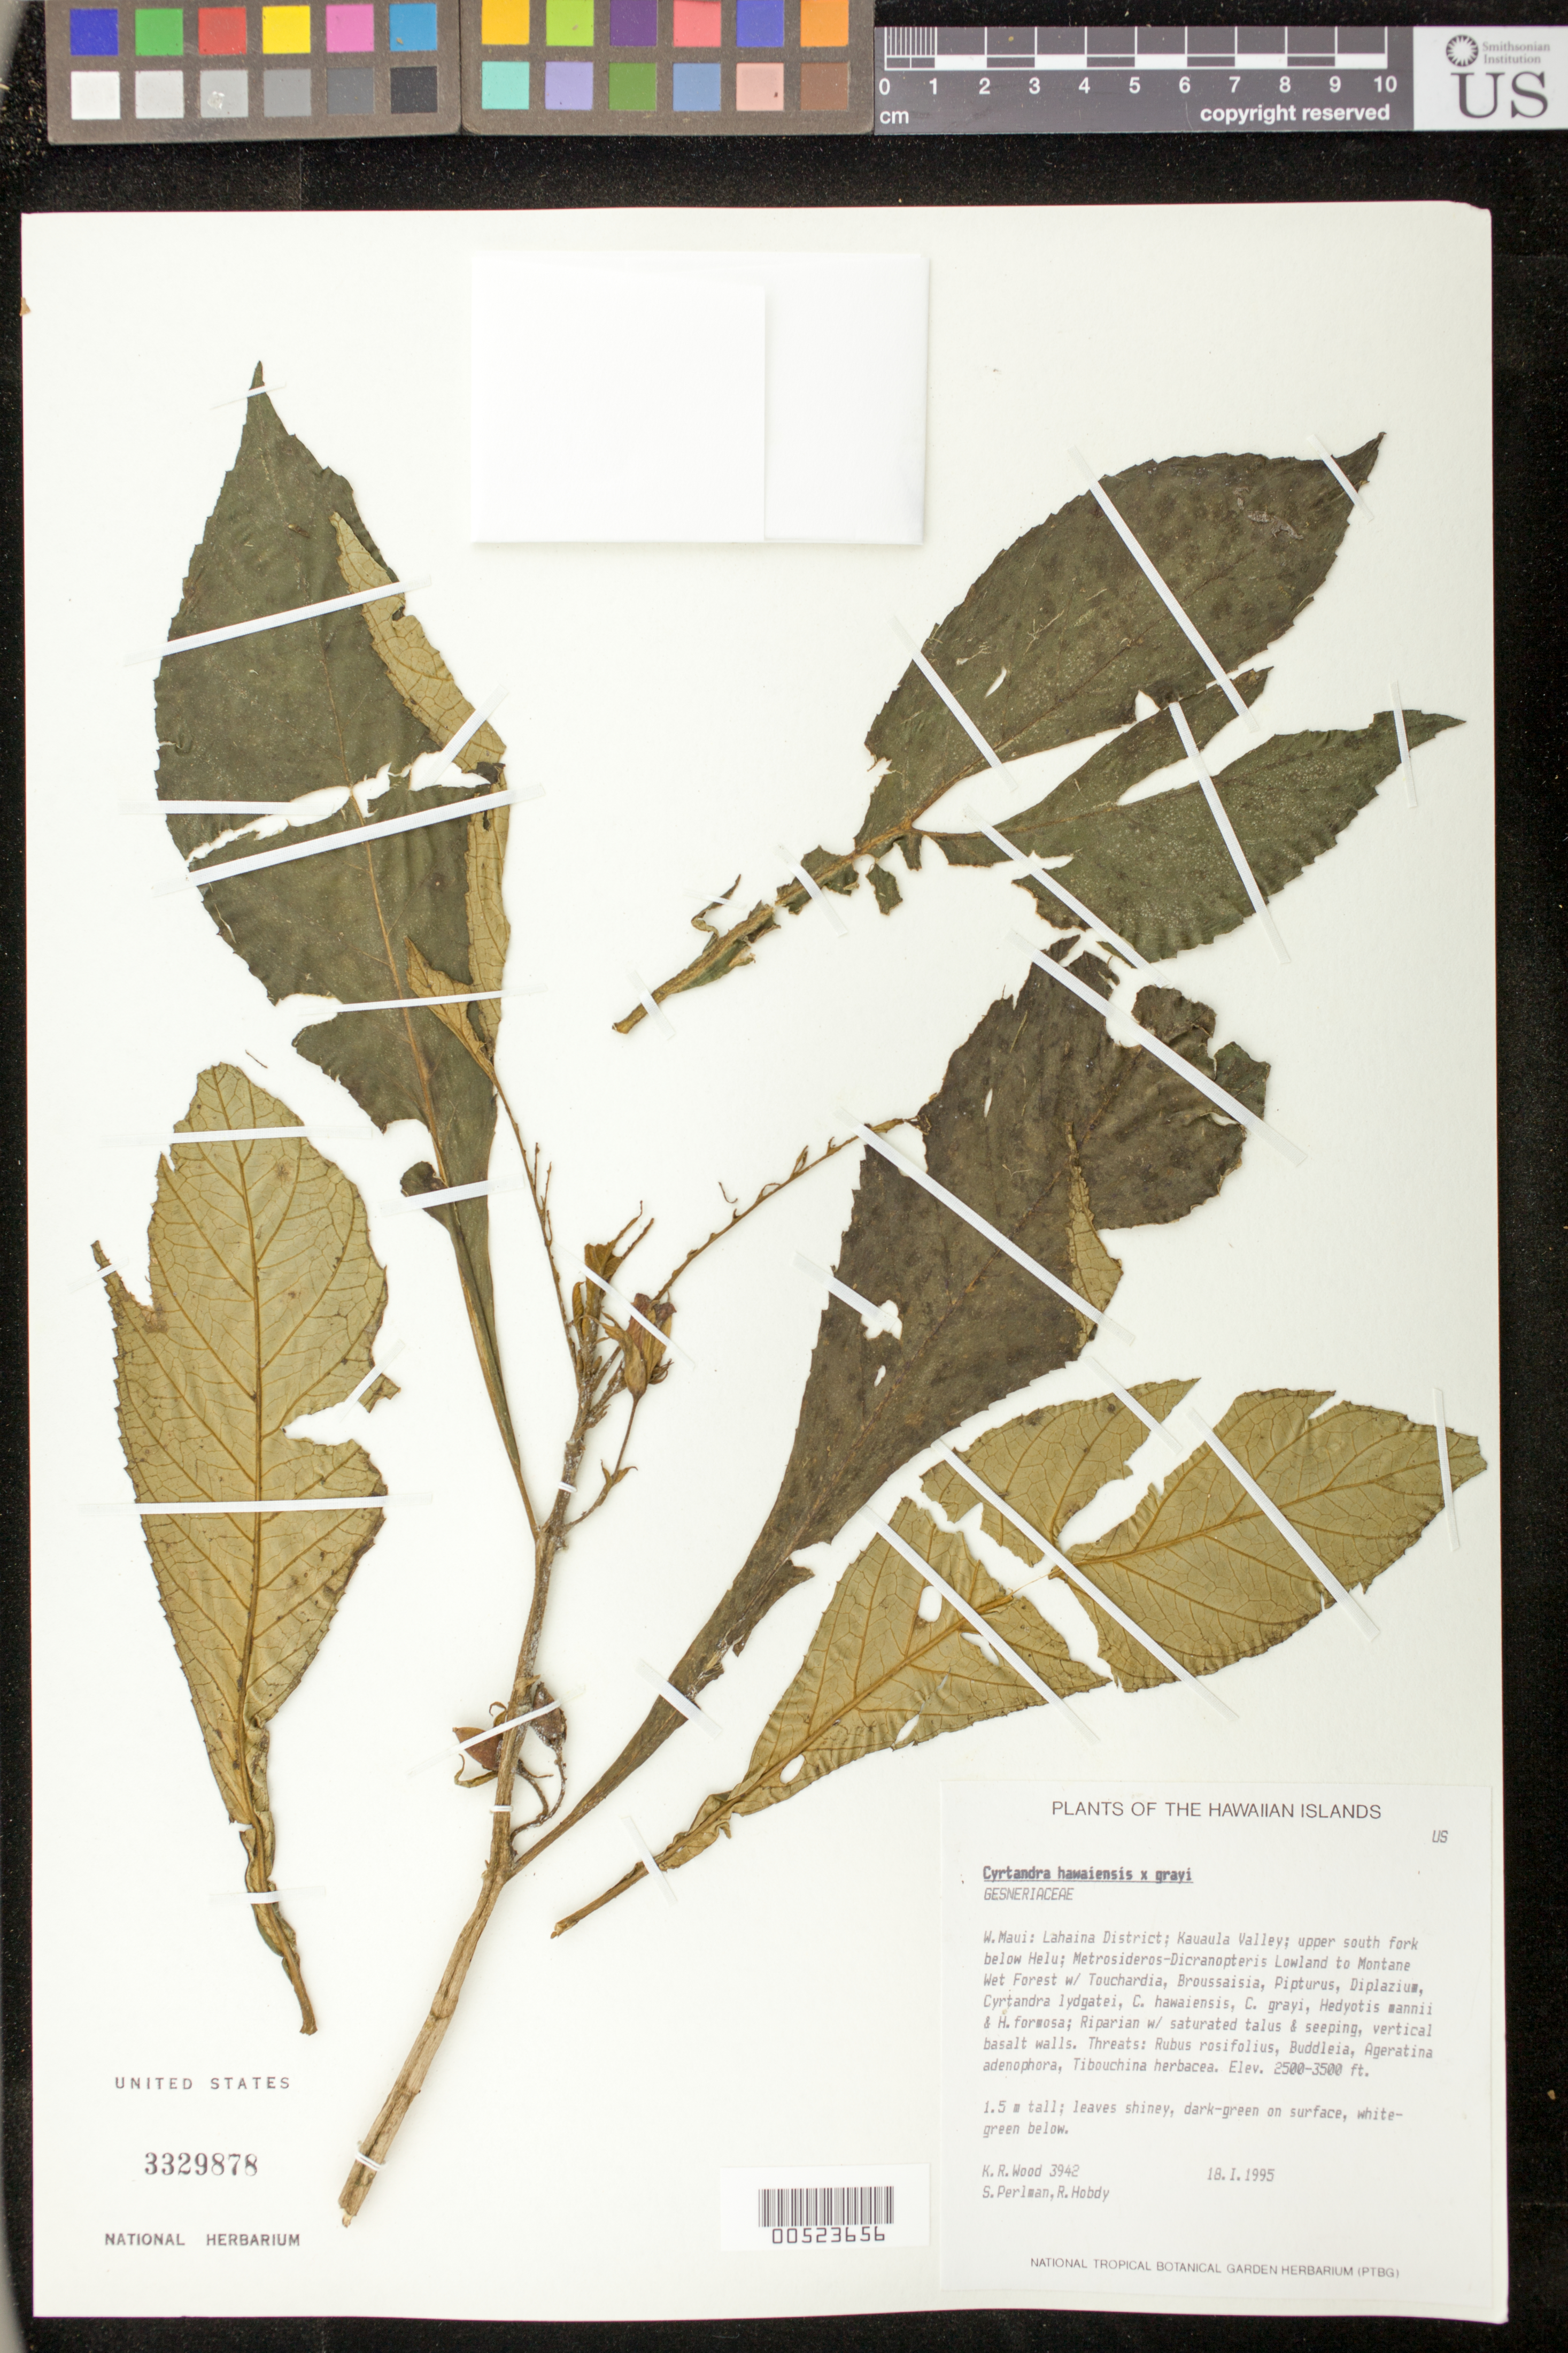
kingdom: Plantae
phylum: Tracheophyta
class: Magnoliopsida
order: Lamiales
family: Gesneriaceae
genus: Cyrtandra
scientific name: Cyrtandra grayi x C. hawaiensis C.B. Clarke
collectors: K. R. Wood, S. P. Perlman & R. Hobdy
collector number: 3942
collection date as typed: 18 Jan 1995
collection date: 1995-01-18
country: United States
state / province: Hawaii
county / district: Maui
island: Maui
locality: W Maui, Lahaina Dist, Kauaula Valley, upper S fork below Helu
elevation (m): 762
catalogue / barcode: US 3329878